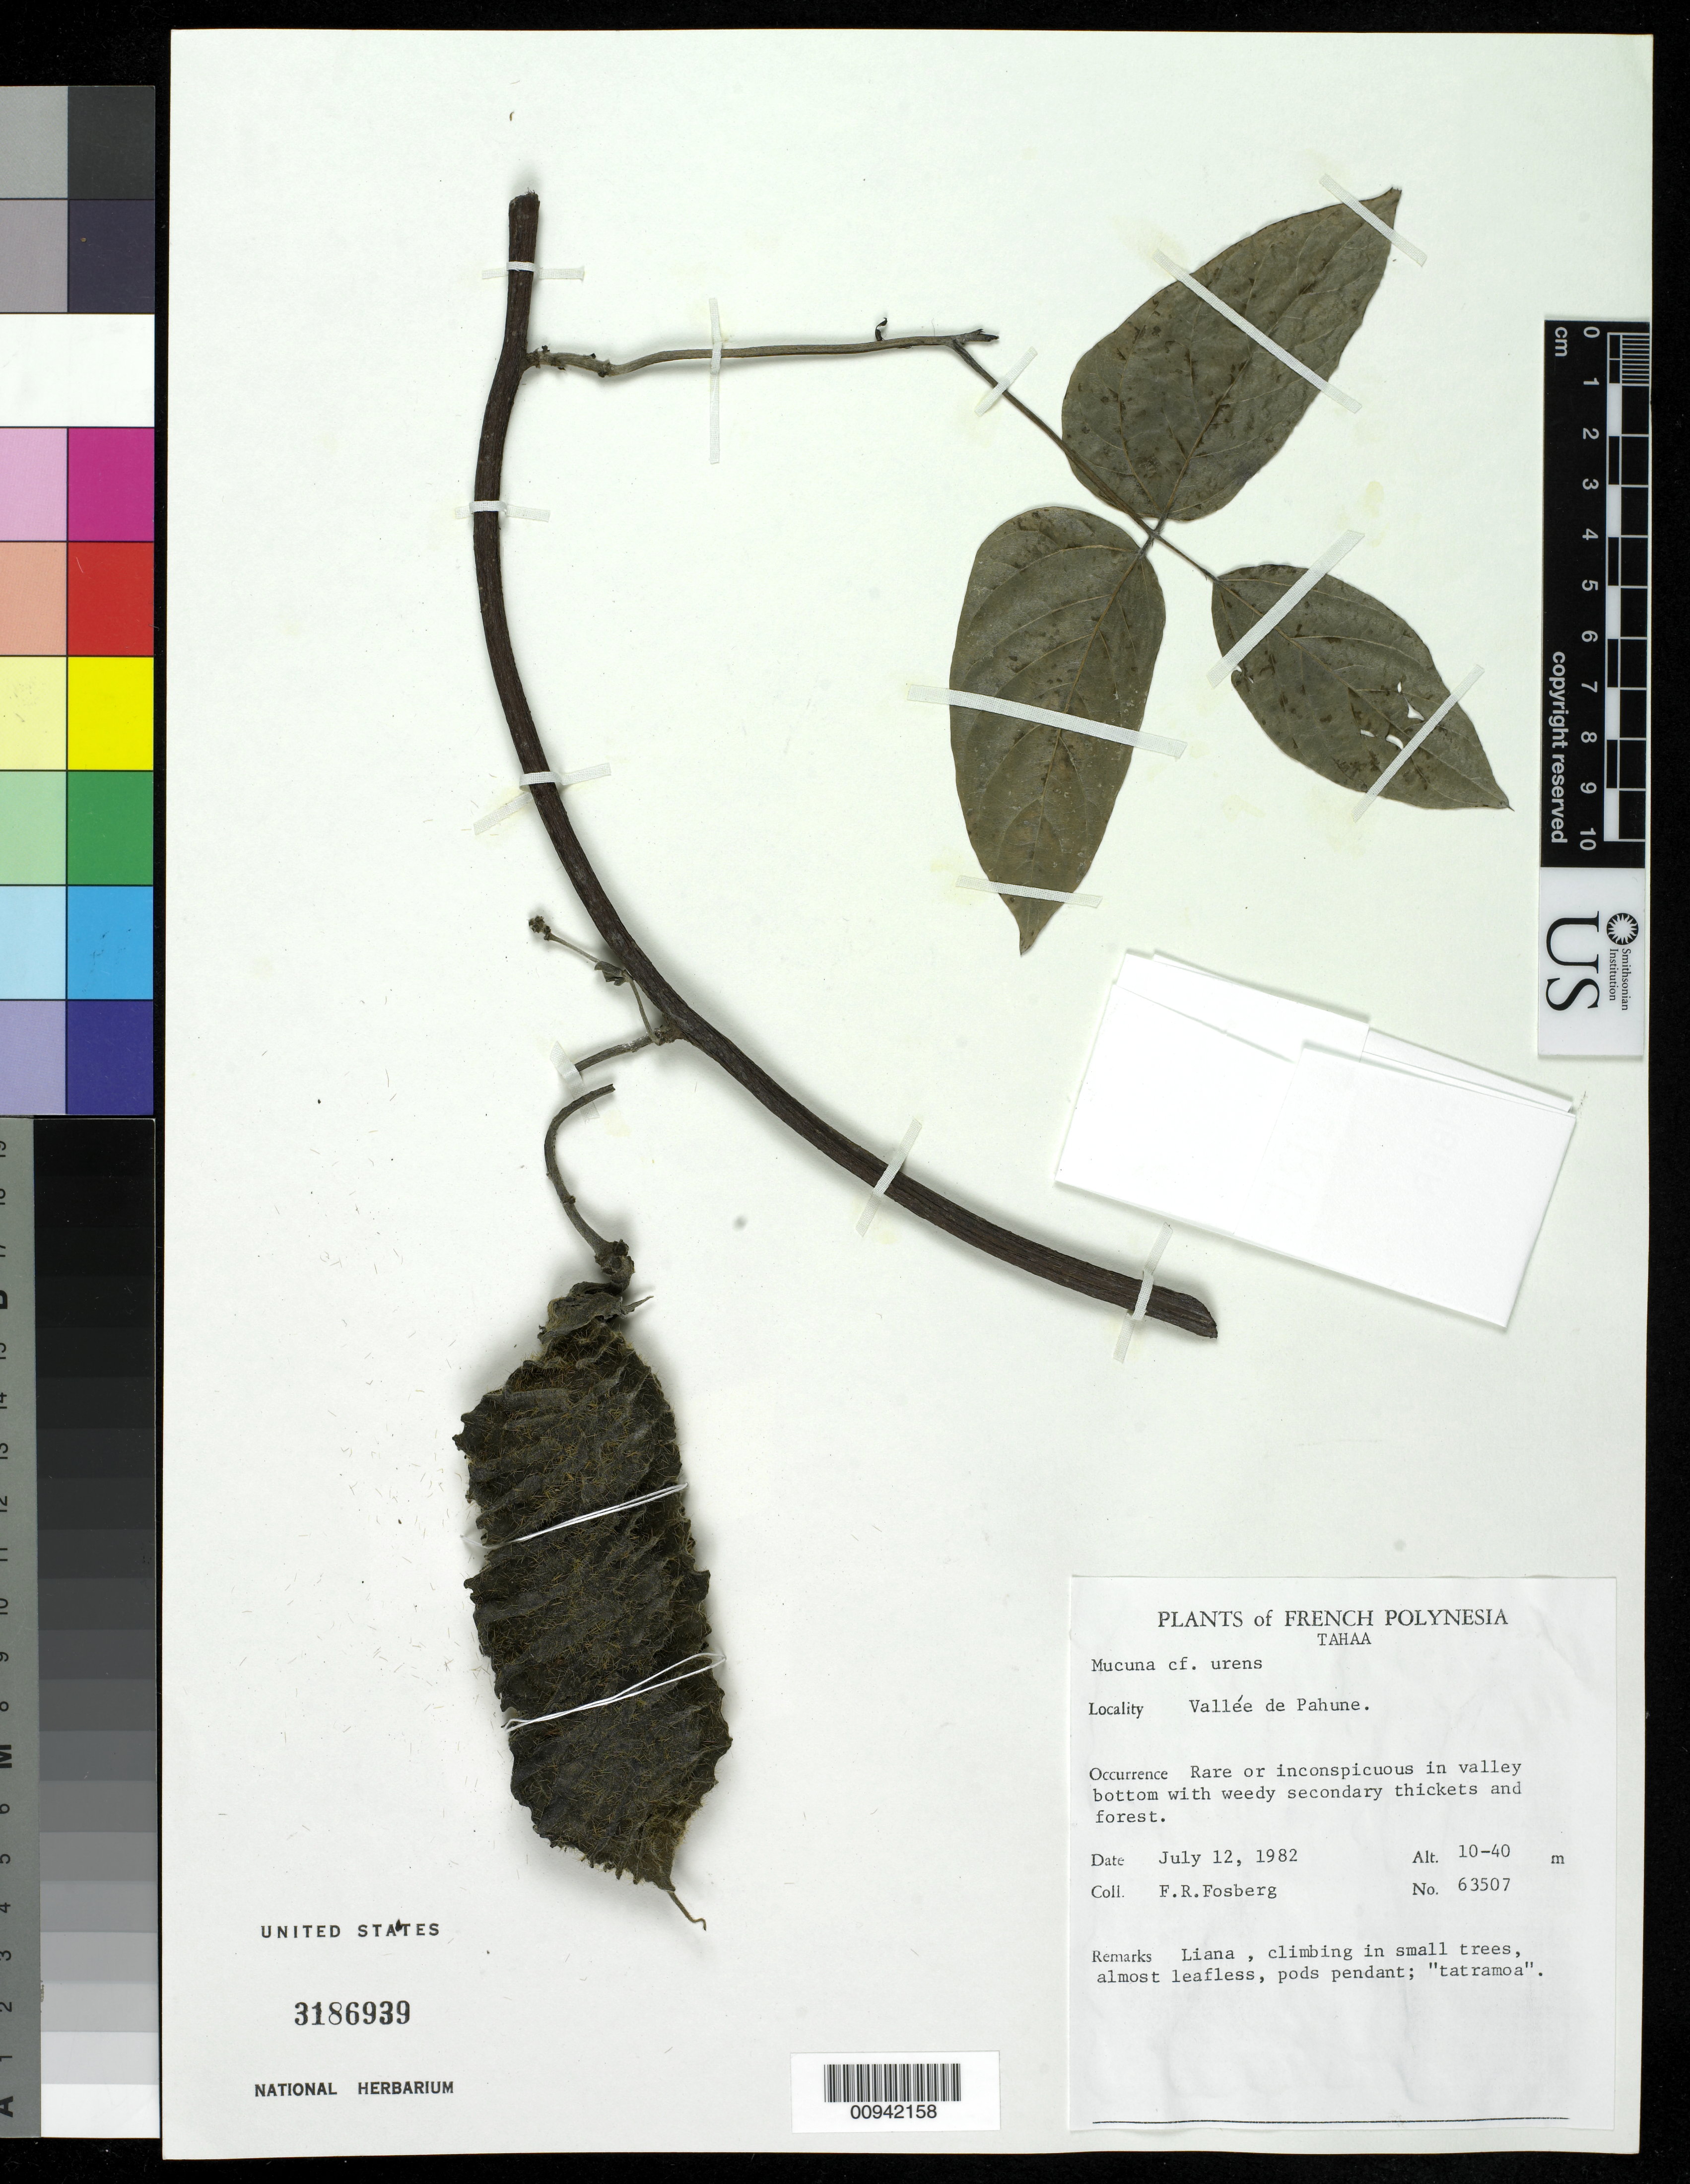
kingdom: Plantae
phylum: Tracheophyta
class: Magnoliopsida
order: Fabales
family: Fabaceae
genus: Mucuna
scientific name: Mucuna sloanei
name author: Fawc. & Rendle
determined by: Moura, T. M. de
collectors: F. R. Fosberg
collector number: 63507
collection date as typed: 12 Jul 1982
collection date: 1982-07-12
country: French Polynesia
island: Tahaa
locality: Vallee de Pahune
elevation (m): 10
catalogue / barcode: US 3186939